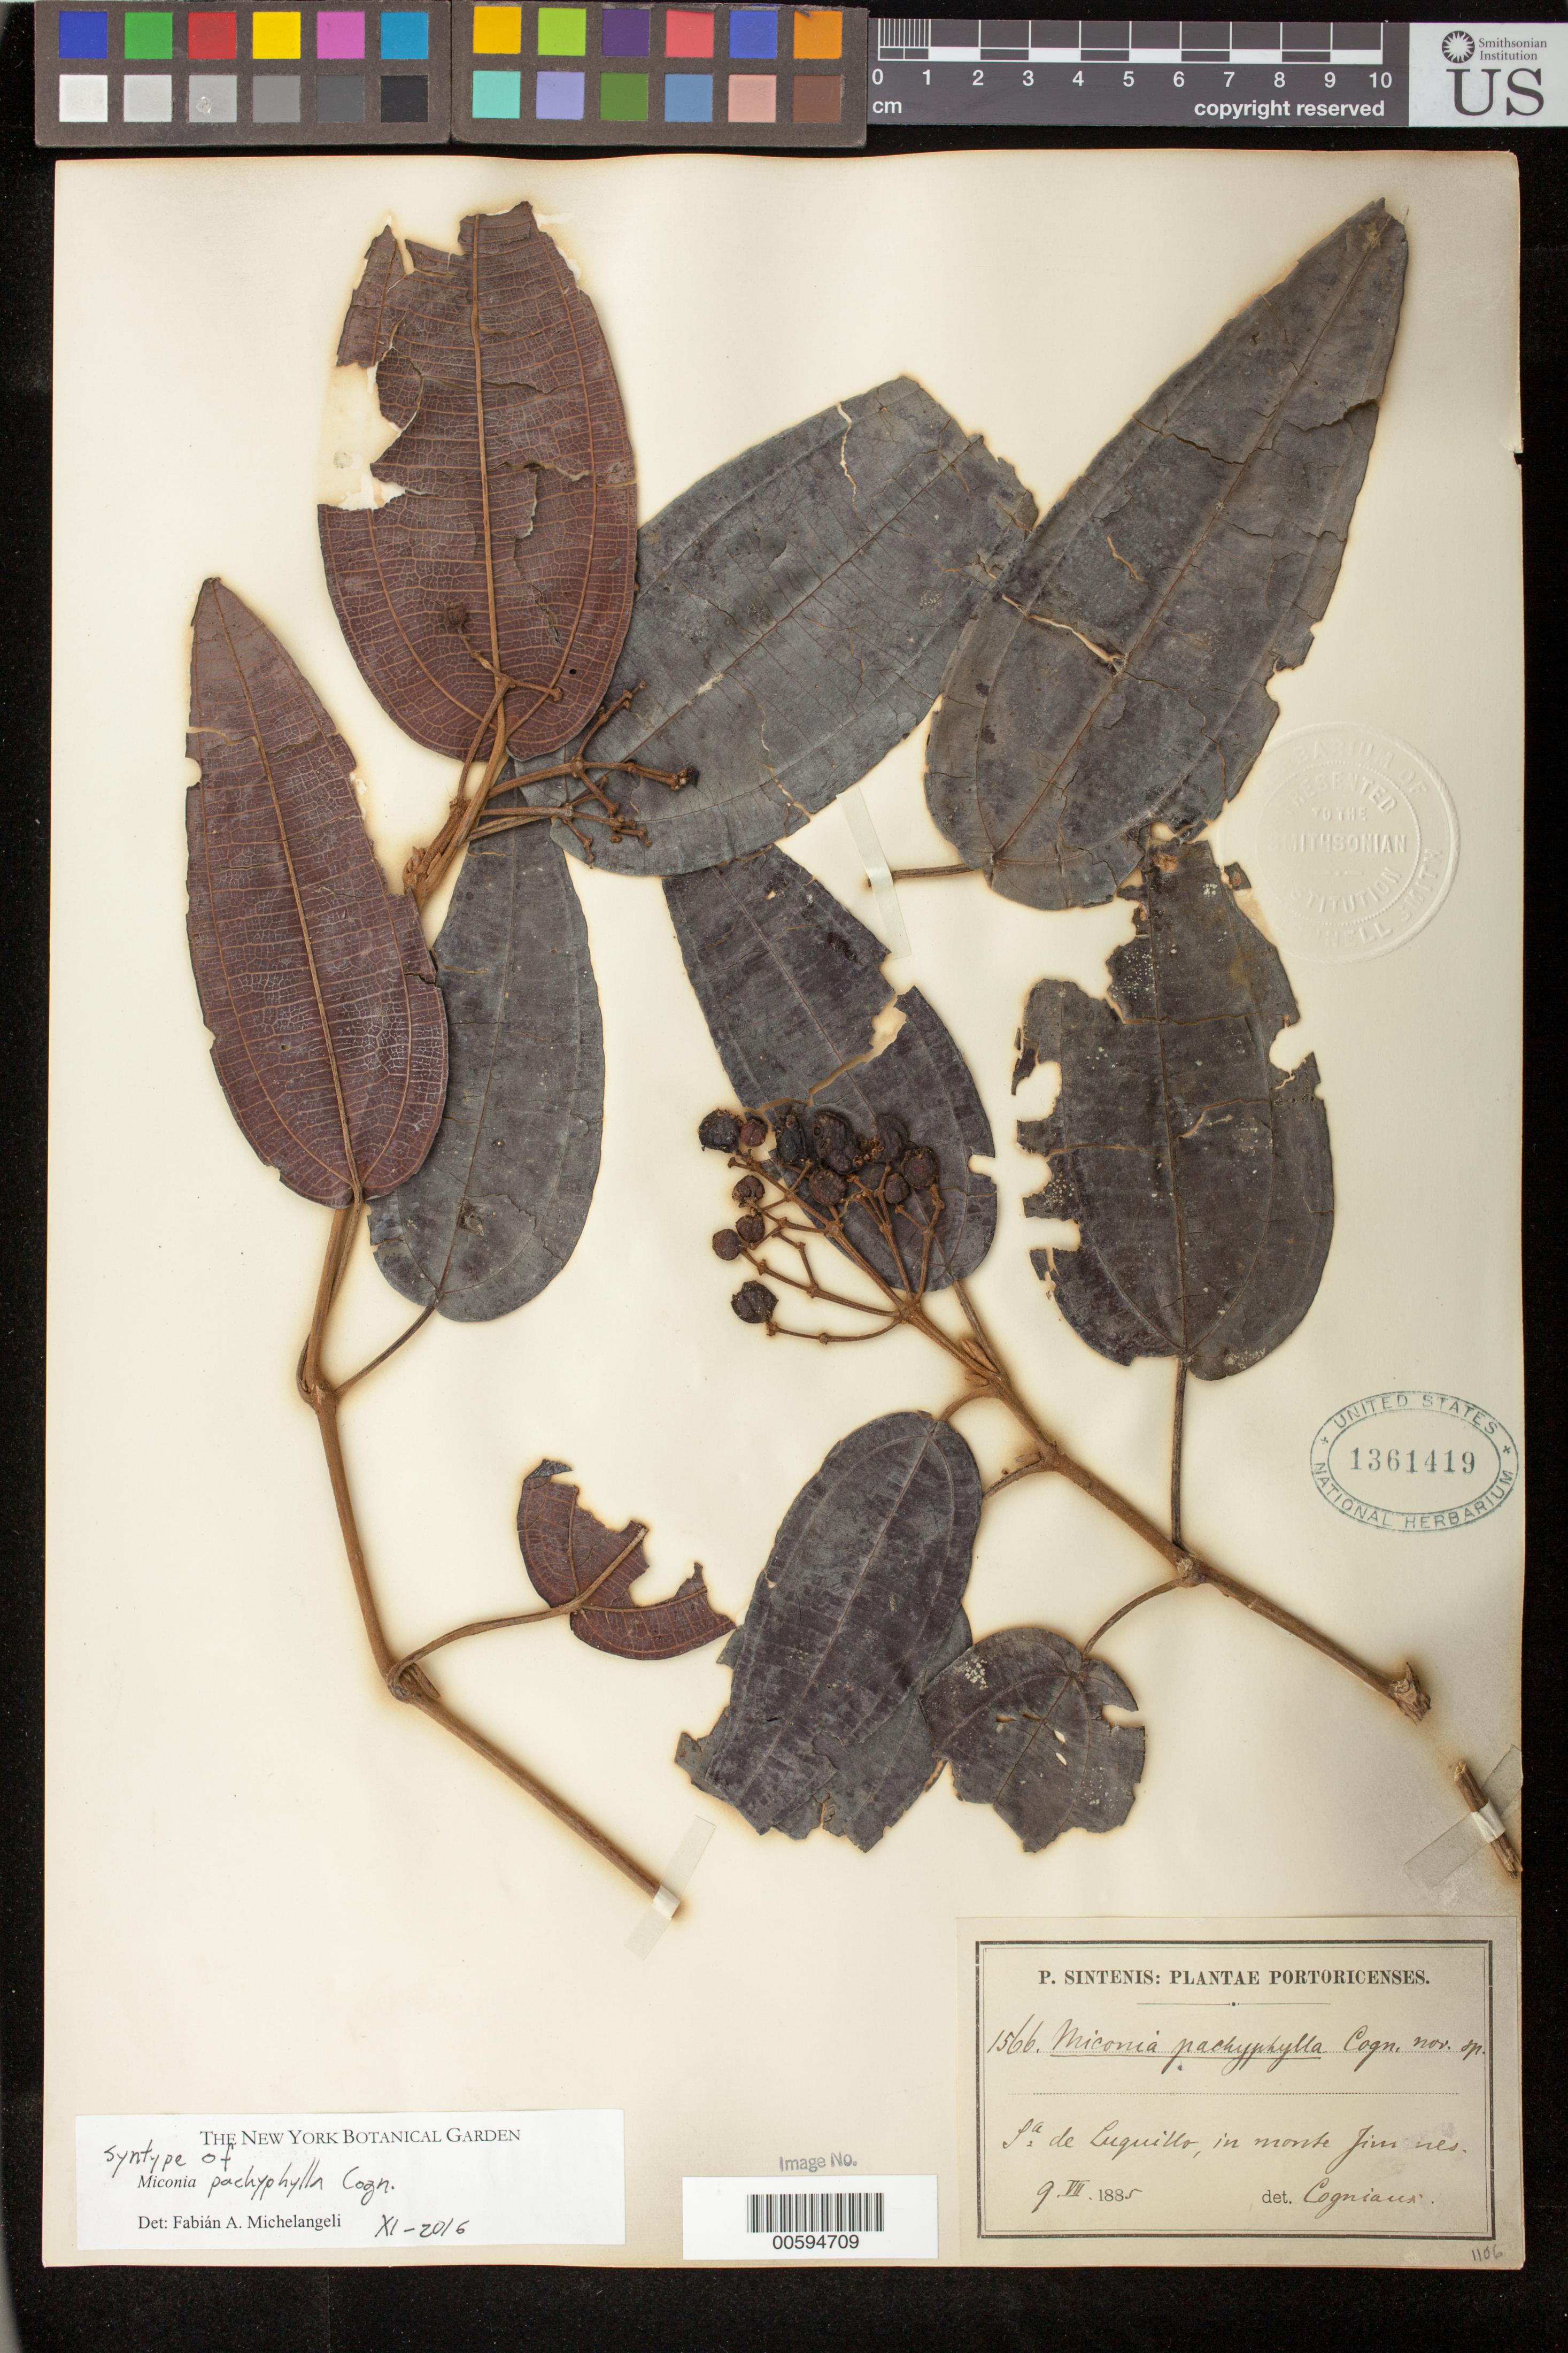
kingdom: Plantae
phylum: Tracheophyta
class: Magnoliopsida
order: Myrtales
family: Melastomataceae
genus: Miconia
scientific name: Miconia pachyphylla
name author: Cogn.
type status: Isosyntype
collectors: P. Sintenis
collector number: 1566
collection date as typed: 09 Jul 1885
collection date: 1885-07-09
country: Puerto Rico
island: Greater Antilles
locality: Sierra de Luquillo, in monte Jimenes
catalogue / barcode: US 1361419